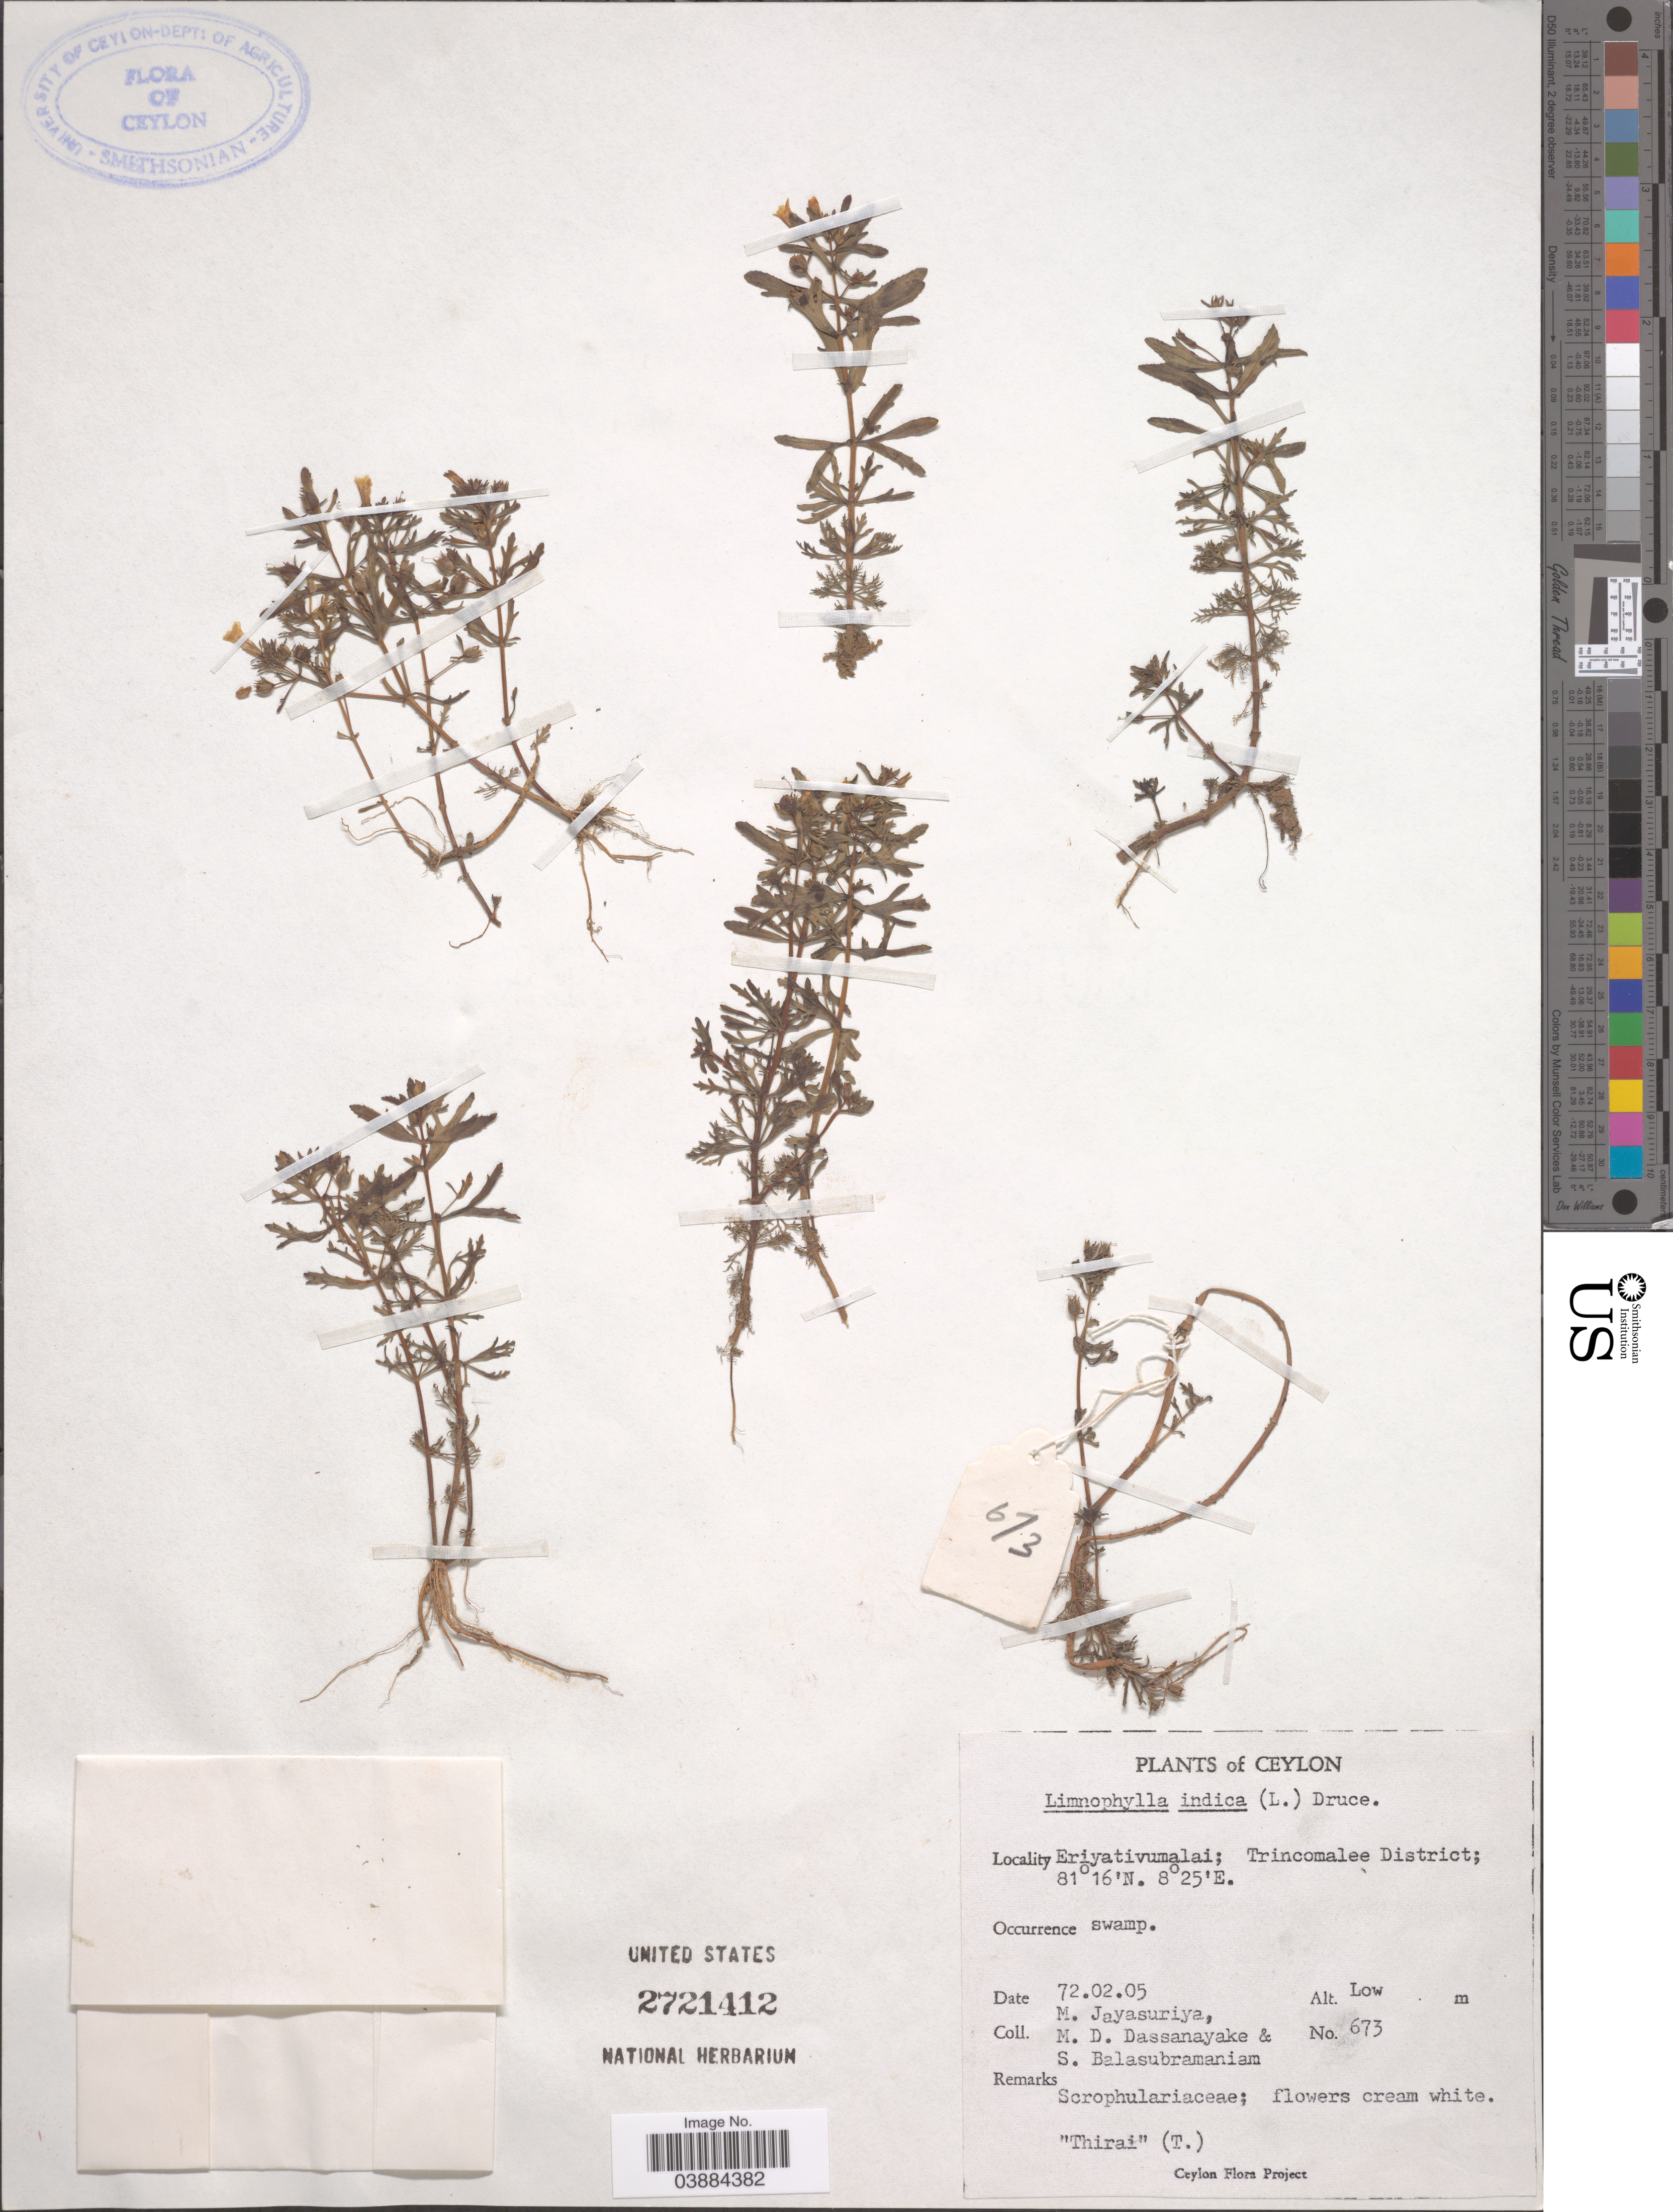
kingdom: Plantae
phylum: Tracheophyta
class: Magnoliopsida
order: Lamiales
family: Plantaginaceae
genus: Limnophila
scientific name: Limnophila indica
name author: (L.) Druce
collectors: M. Jayasuriya, M. D. Dassanayake & S. Balasubramaniam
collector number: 673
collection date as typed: Transcribed d/m/y: 5/2/72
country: Sri Lanka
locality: Ceylon. Eriyativumalai; Trincomalee District.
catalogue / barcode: US 2721412